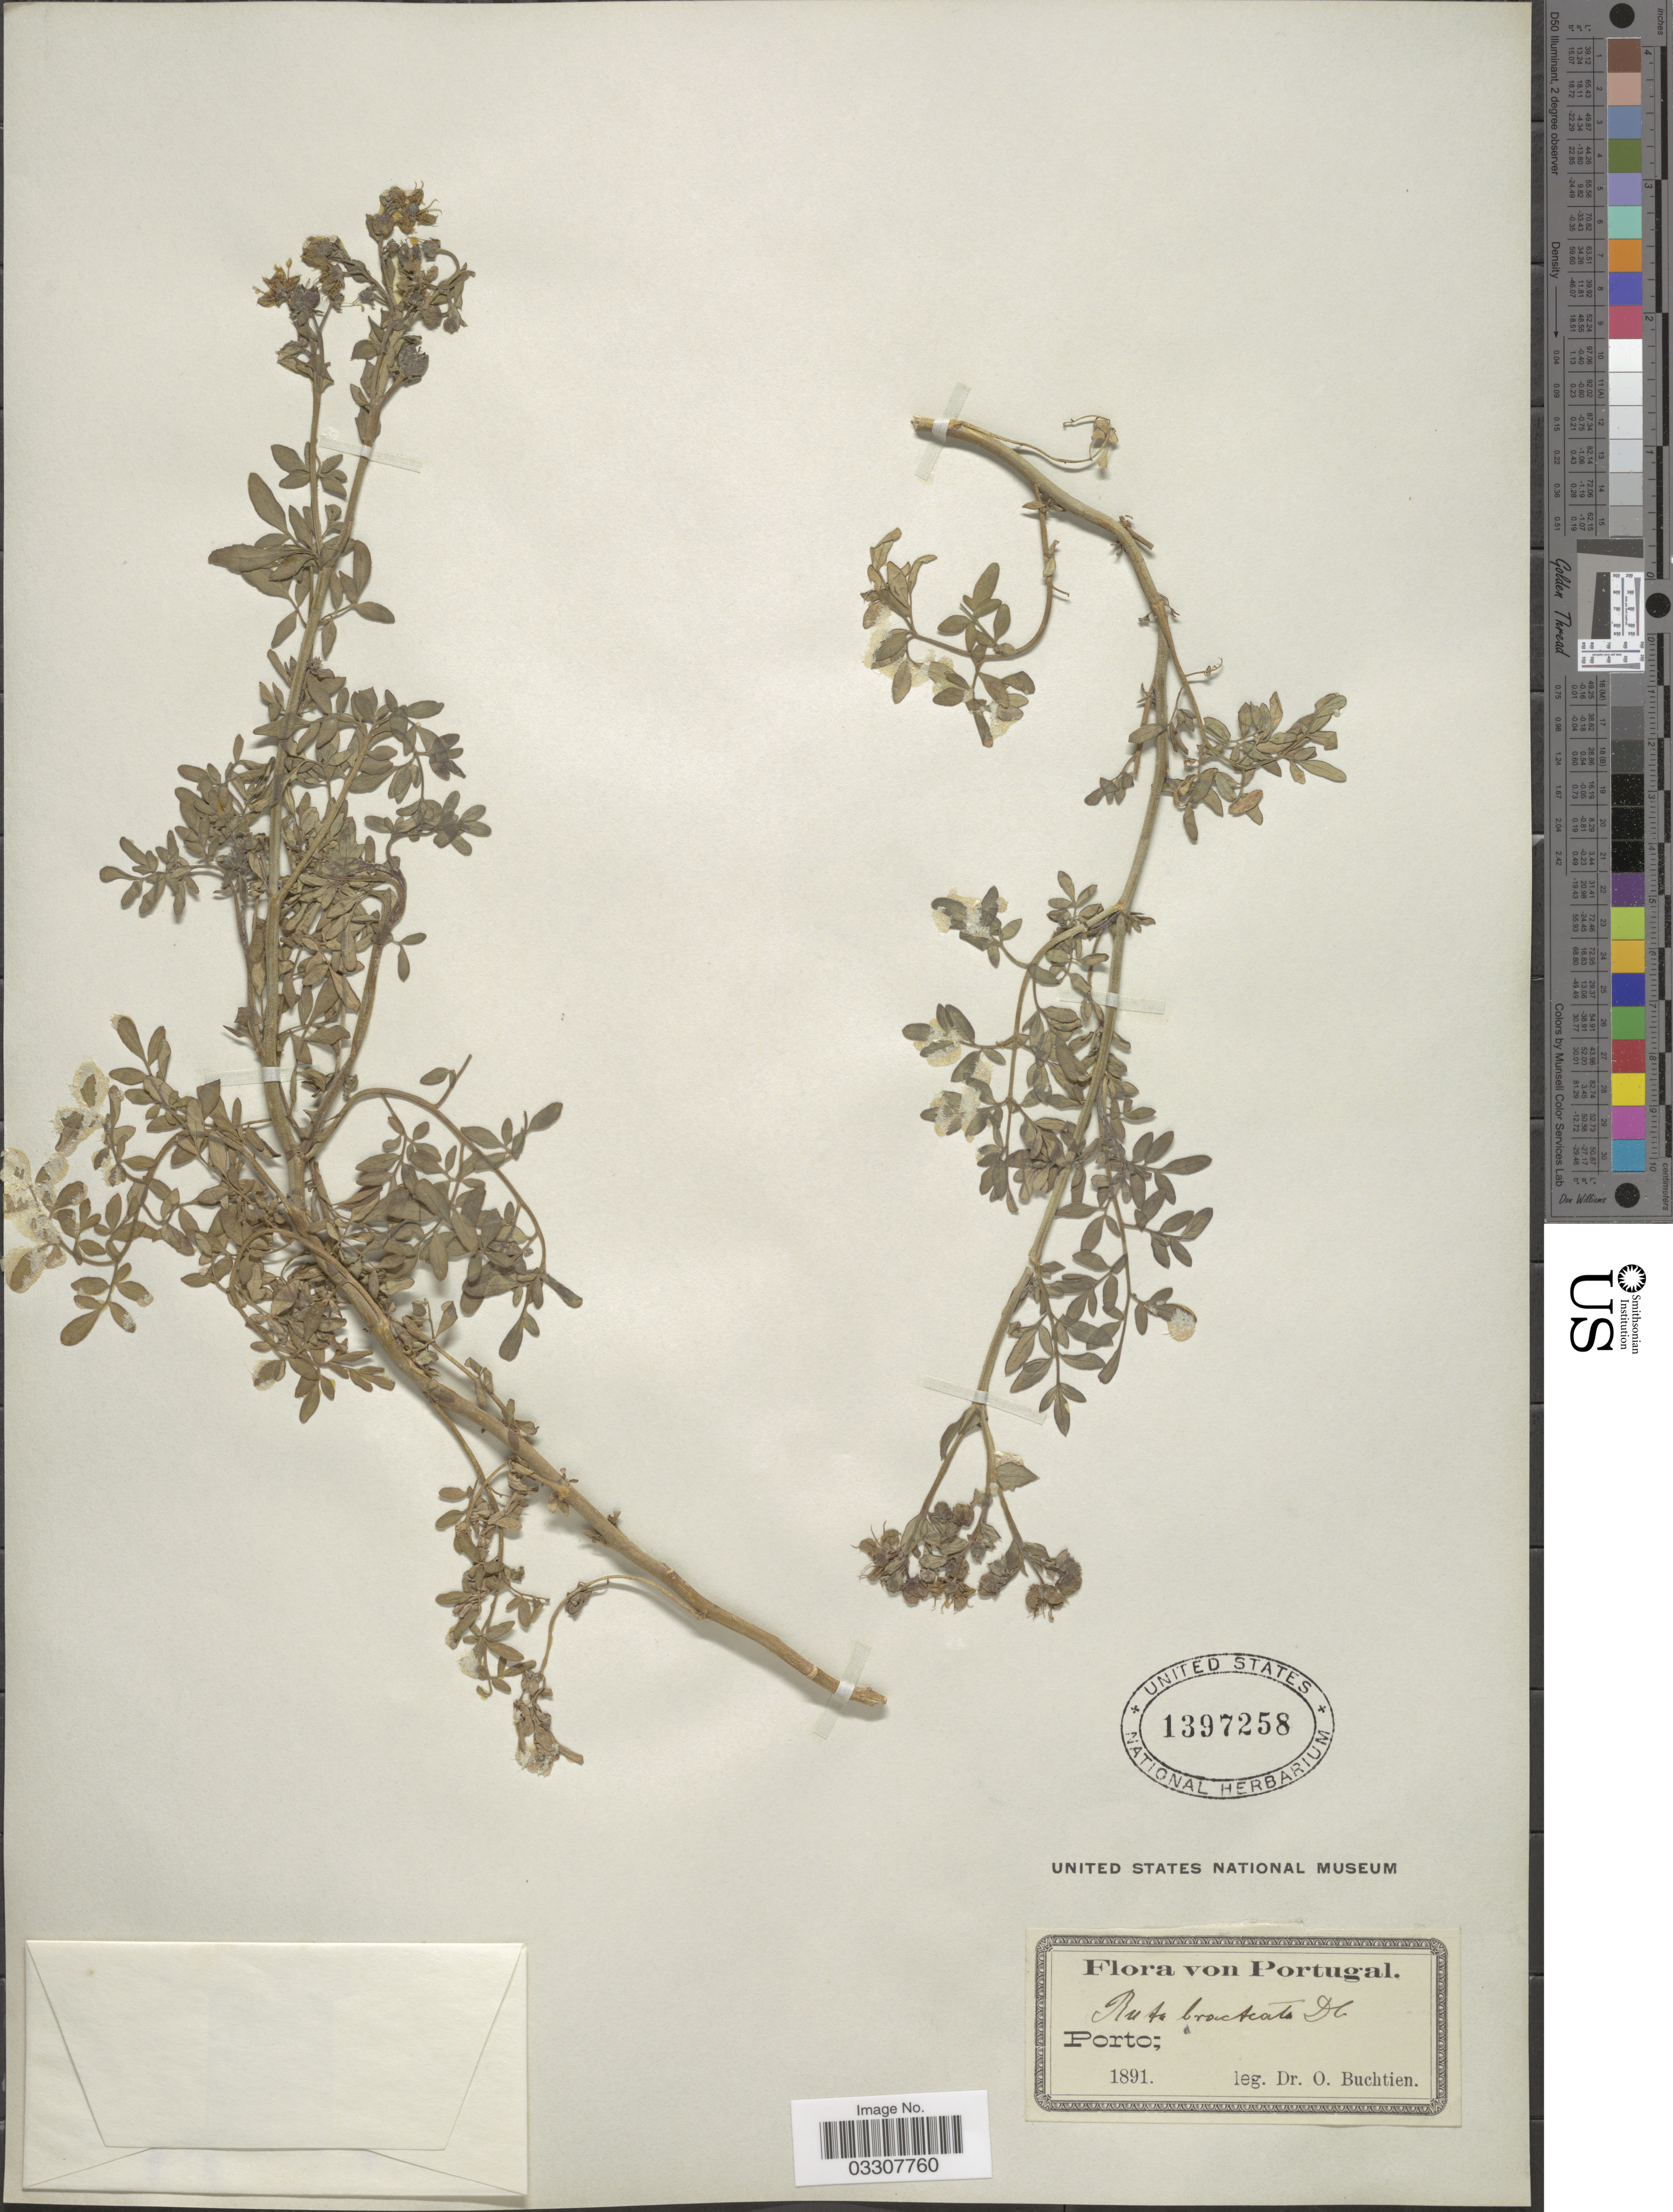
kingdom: Plantae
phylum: Tracheophyta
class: Magnoliopsida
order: Sapindales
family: Rutaceae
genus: Ruta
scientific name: Ruta chalepensis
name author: L.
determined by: Strong, Mark T., (BOT), Smithsonian Institution - National Museum of Natural History (UNITED STATES)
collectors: O. Buchtien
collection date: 1891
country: Portugal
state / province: Porto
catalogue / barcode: US 1397258